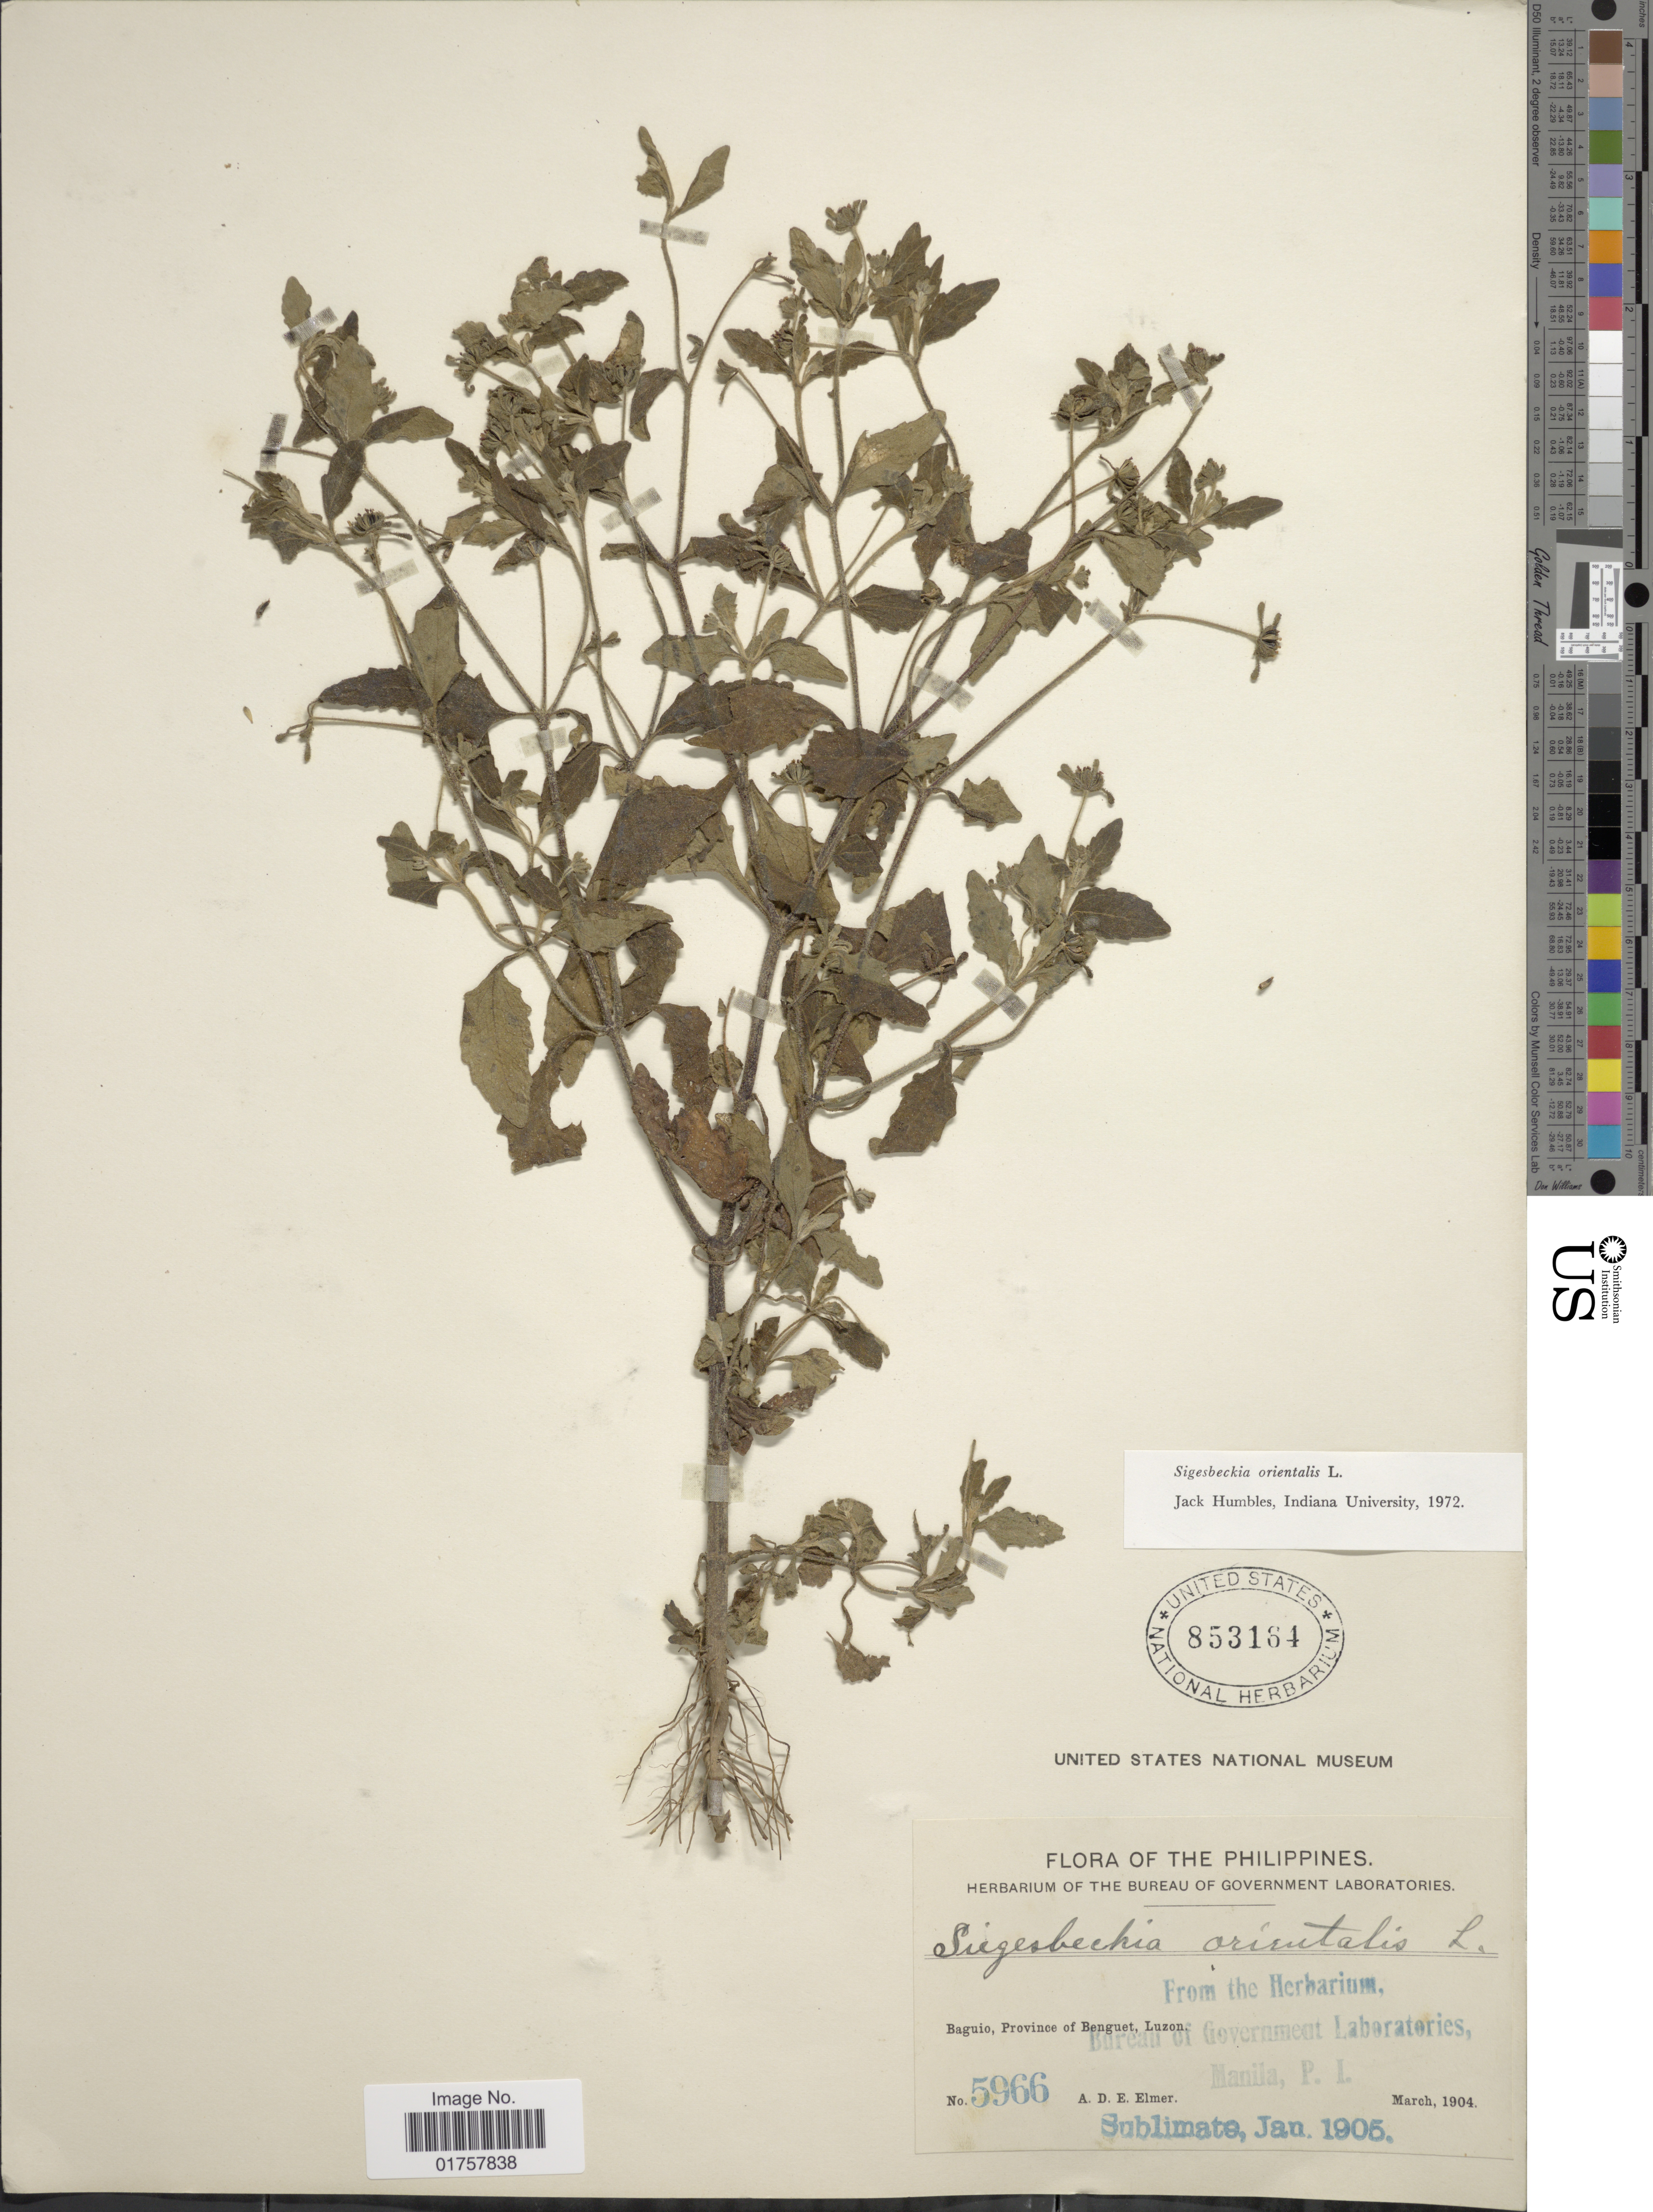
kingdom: Plantae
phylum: Tracheophyta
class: Magnoliopsida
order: Asterales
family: Asteraceae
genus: Sigesbeckia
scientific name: Sigesbeckia orientalis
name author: L.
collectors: A. D. E. Elmer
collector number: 5966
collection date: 1904-03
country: Philippines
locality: Baguio, Province of Benguet, Luzon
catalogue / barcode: US 853164